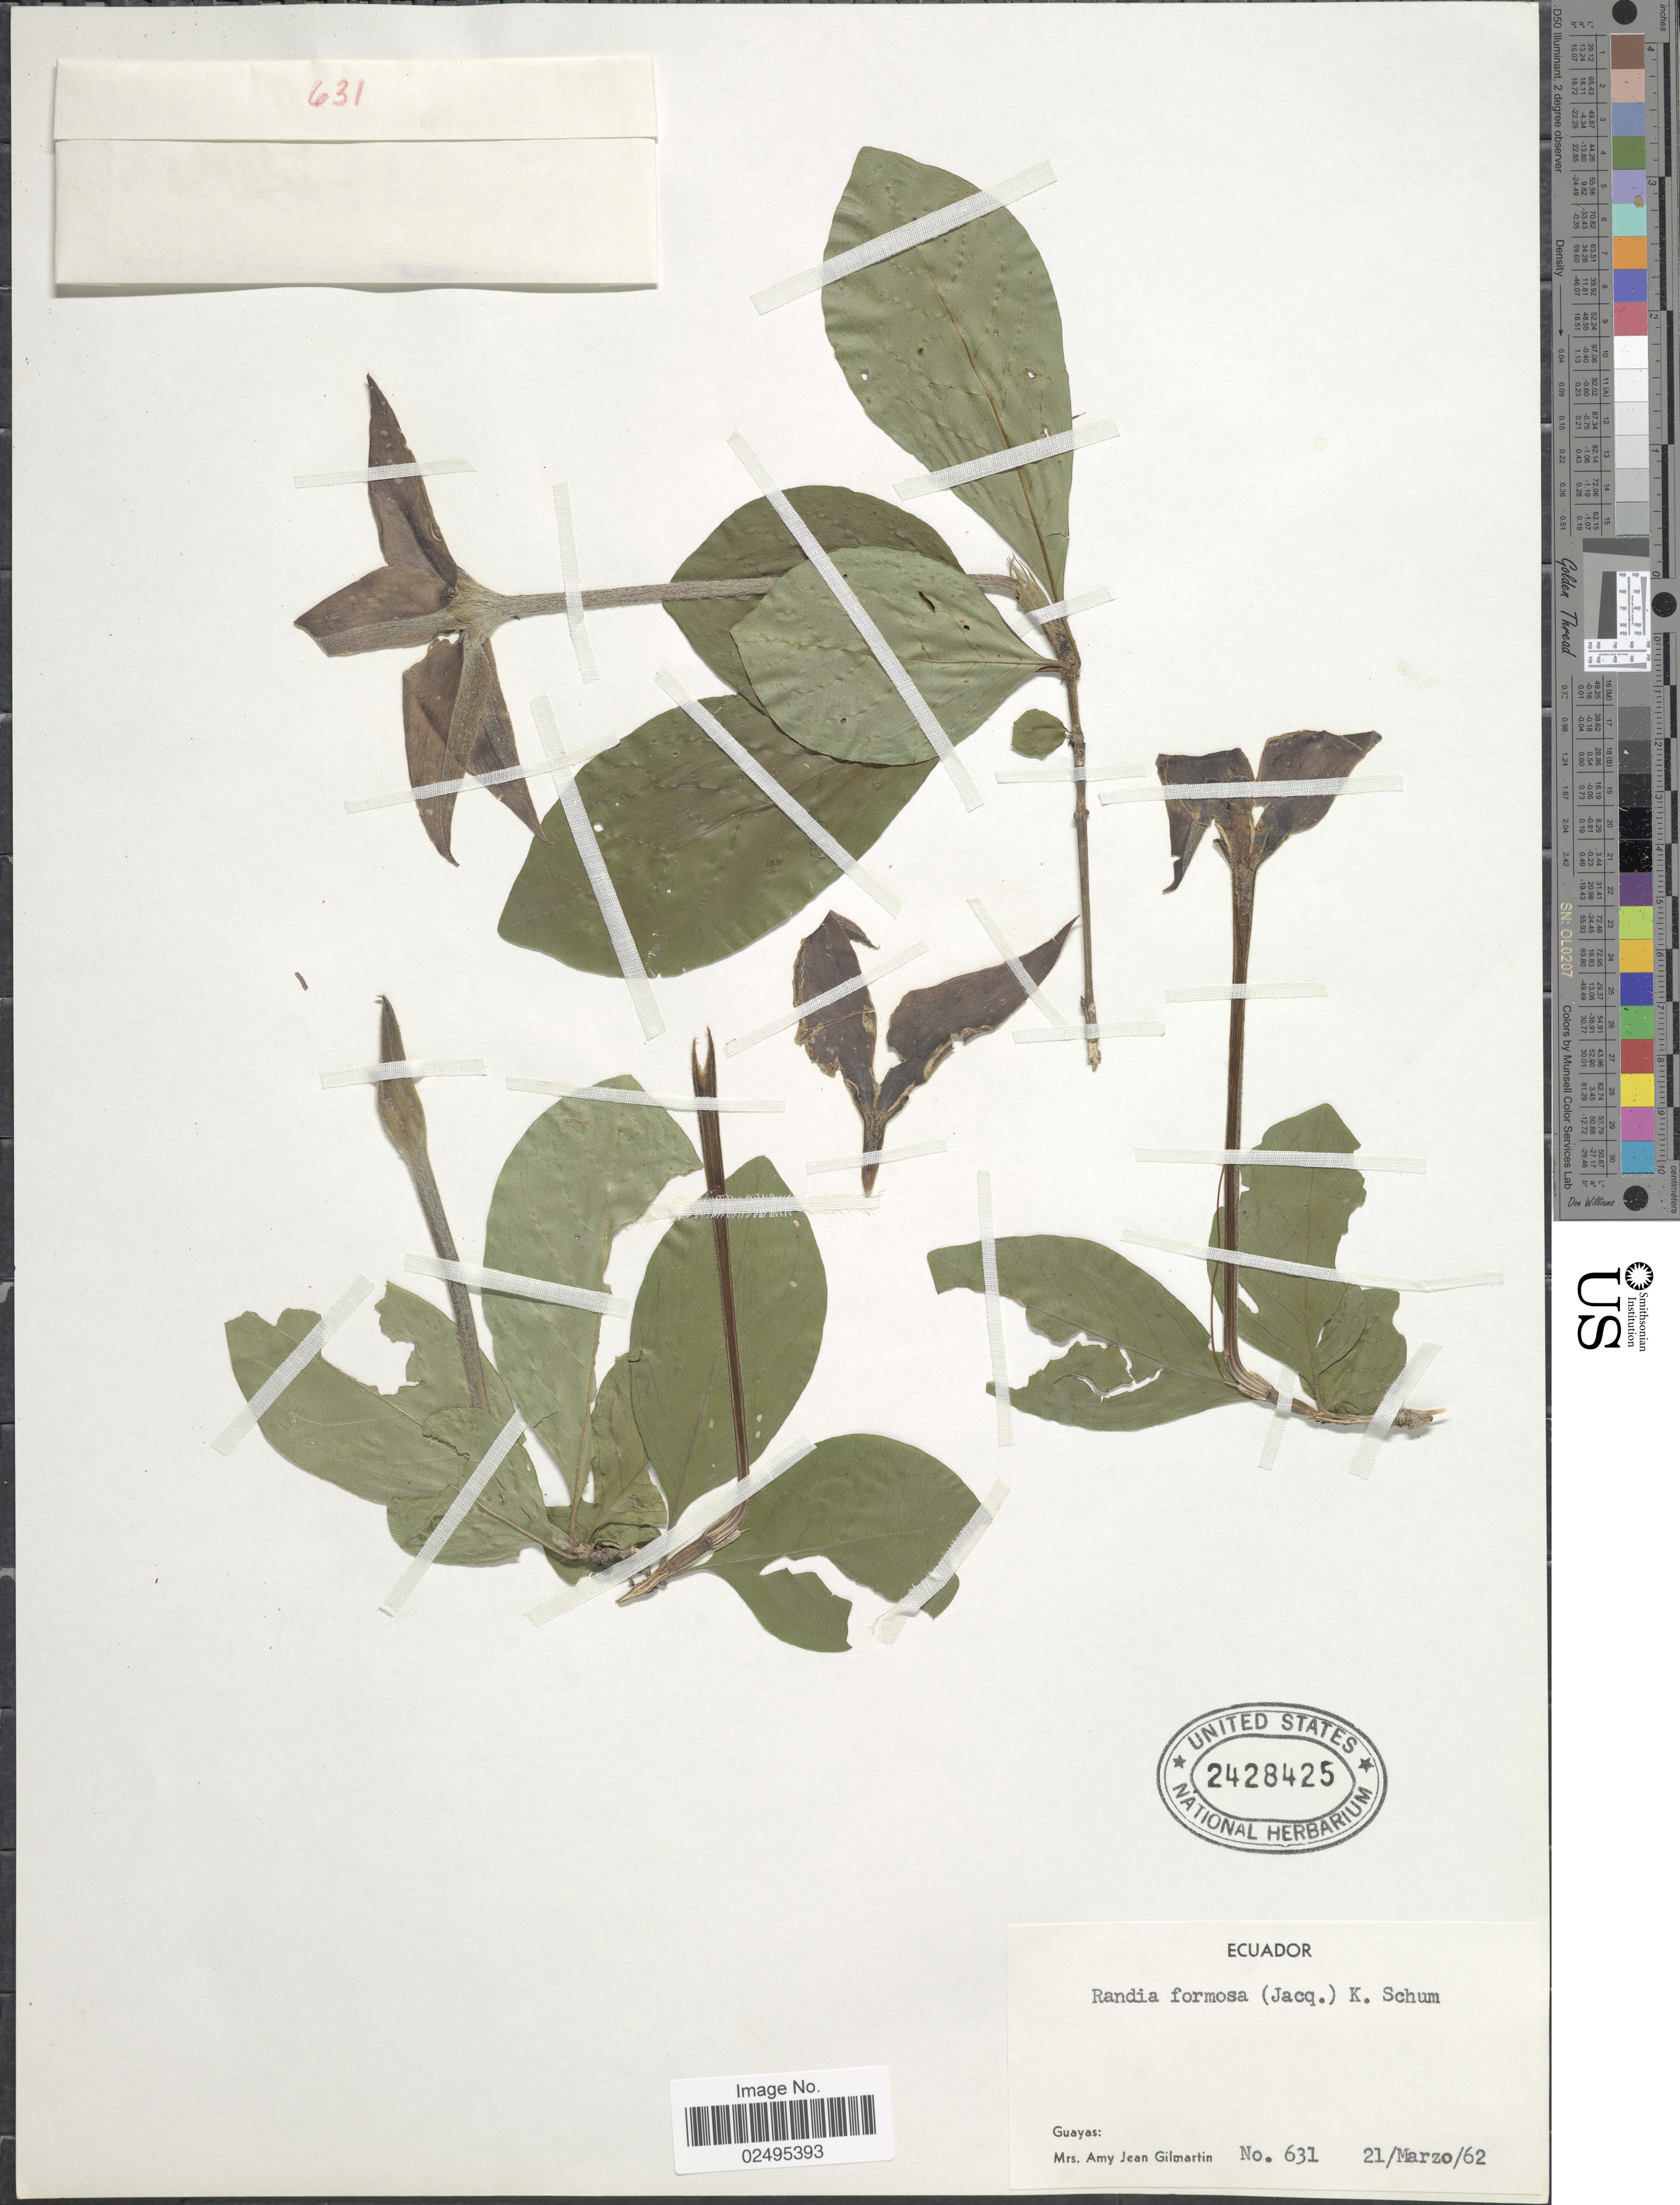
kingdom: Plantae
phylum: Tracheophyta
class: Magnoliopsida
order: Gentianales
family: Rubiaceae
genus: Rosenbergiodendron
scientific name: Rosenbergiodendron formosum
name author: (Jacq.) Fagerl.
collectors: A. J. Gilmartin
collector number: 631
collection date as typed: Transcribed d/m/y: 21/3/62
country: Ecuador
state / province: Guayas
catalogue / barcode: US 2428425